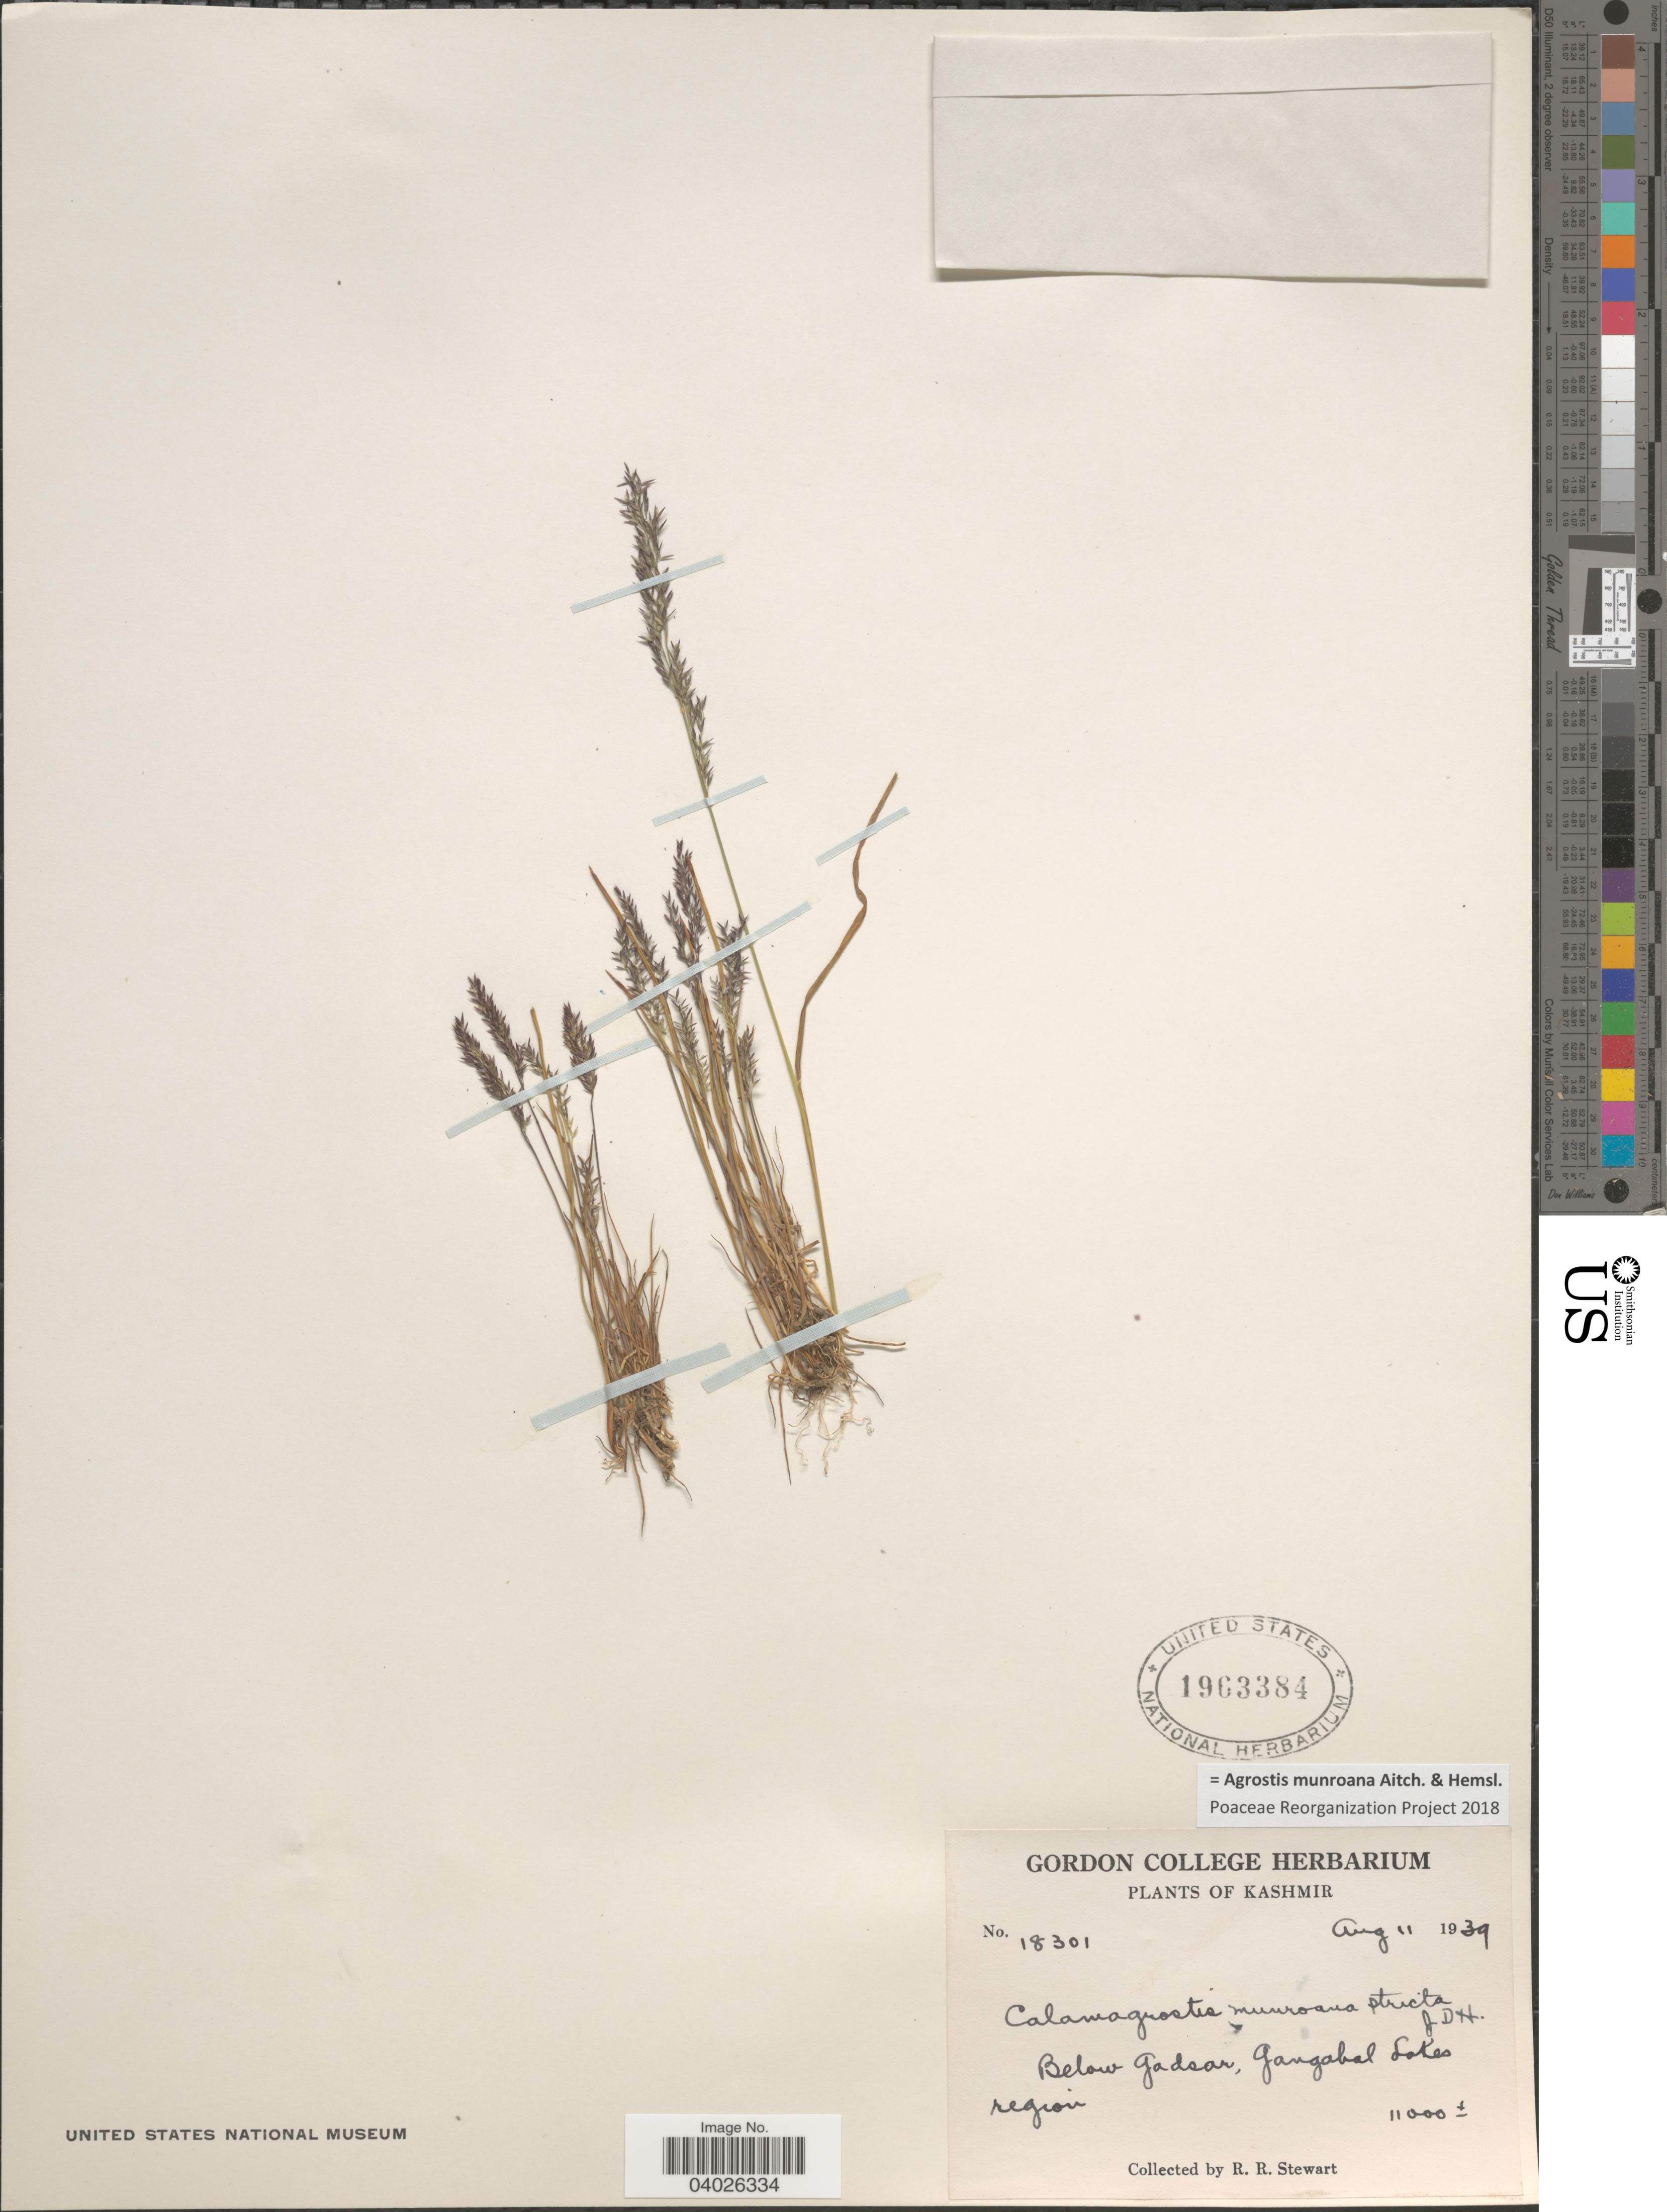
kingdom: Plantae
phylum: Tracheophyta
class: Liliopsida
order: Poales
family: Poaceae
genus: Agrostis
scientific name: Agrostis munroana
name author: Aitch. & Hemsl.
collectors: R. Stewart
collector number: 18301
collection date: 1939-08-11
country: India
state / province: Jammu and Kashmir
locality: Kashmir. Below Gadsar, Gangabal Lakes region.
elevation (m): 3353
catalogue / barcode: US 1963384